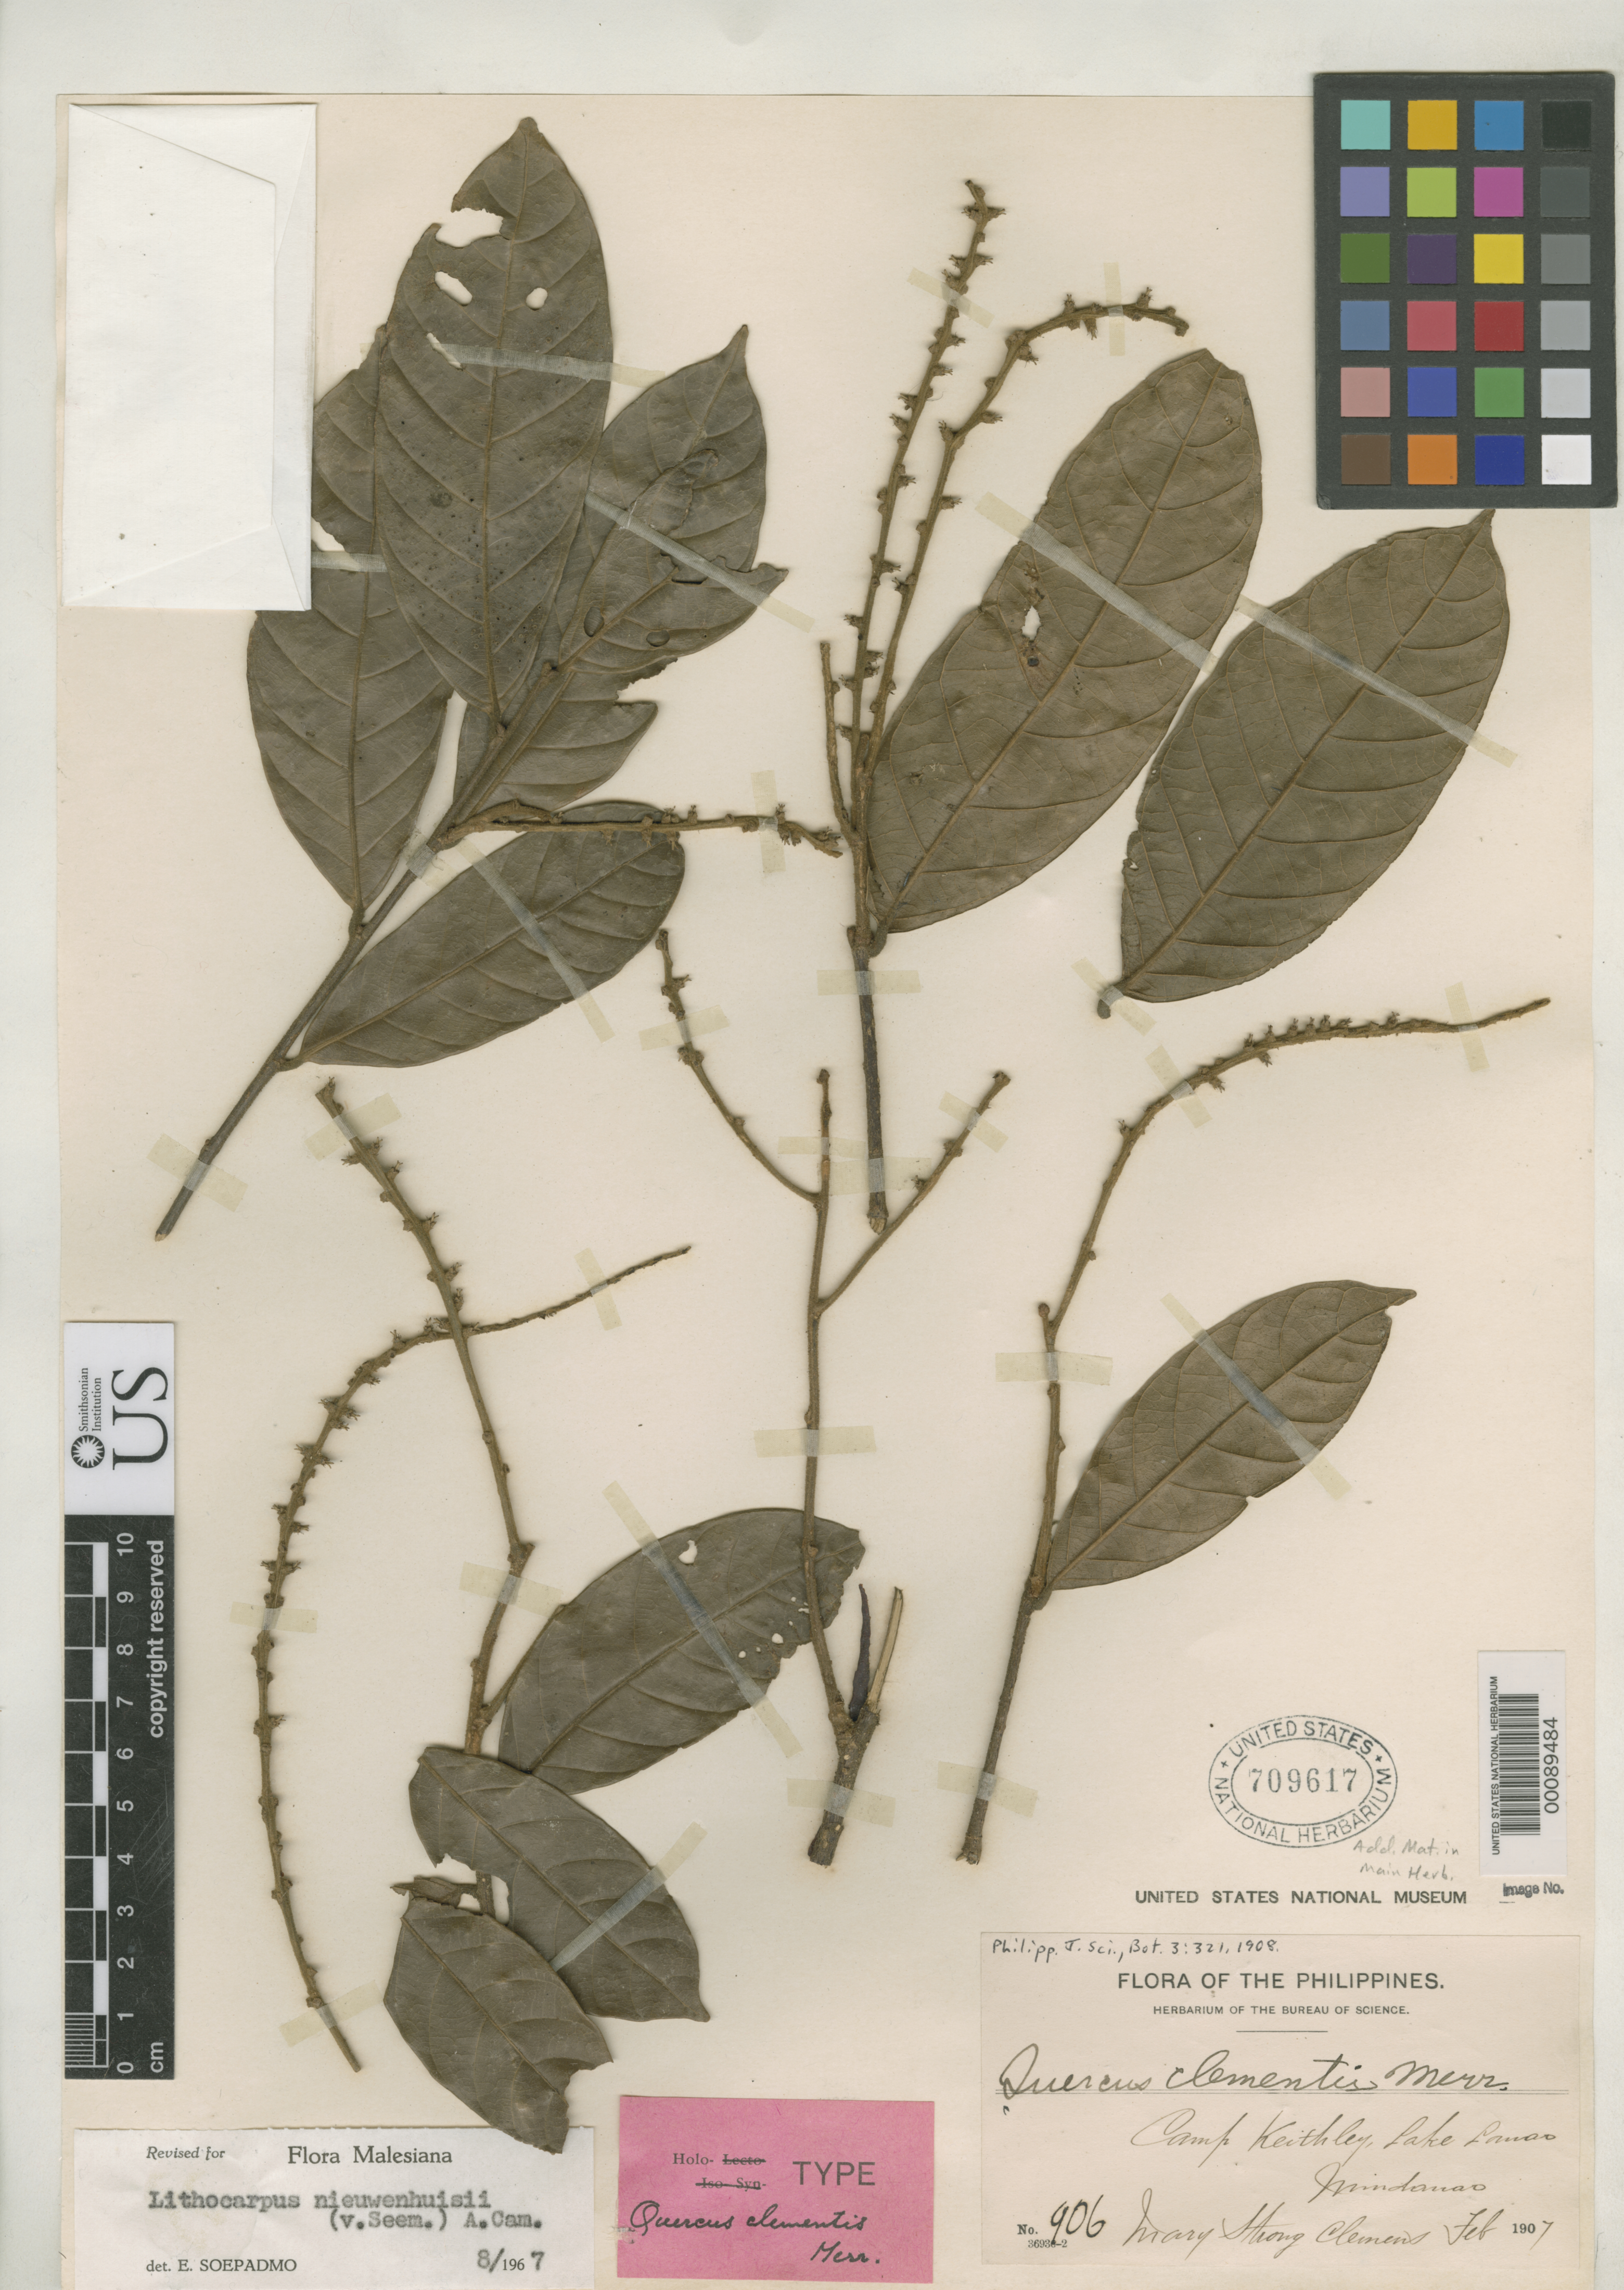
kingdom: Plantae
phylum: Tracheophyta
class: Magnoliopsida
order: Fagales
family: Fagaceae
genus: Quercus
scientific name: Quercus clementis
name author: Merr.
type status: Isosyntype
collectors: M. S. Clemens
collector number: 906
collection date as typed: Feb 1907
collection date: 1907-02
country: Philippines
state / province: Muslim Mindanao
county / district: Lanao del Sur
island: Mindanao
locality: Camp Keithley, Lake Lanao.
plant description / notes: Annotated as "holotype" but protologue cites several collections.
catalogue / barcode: US 709617